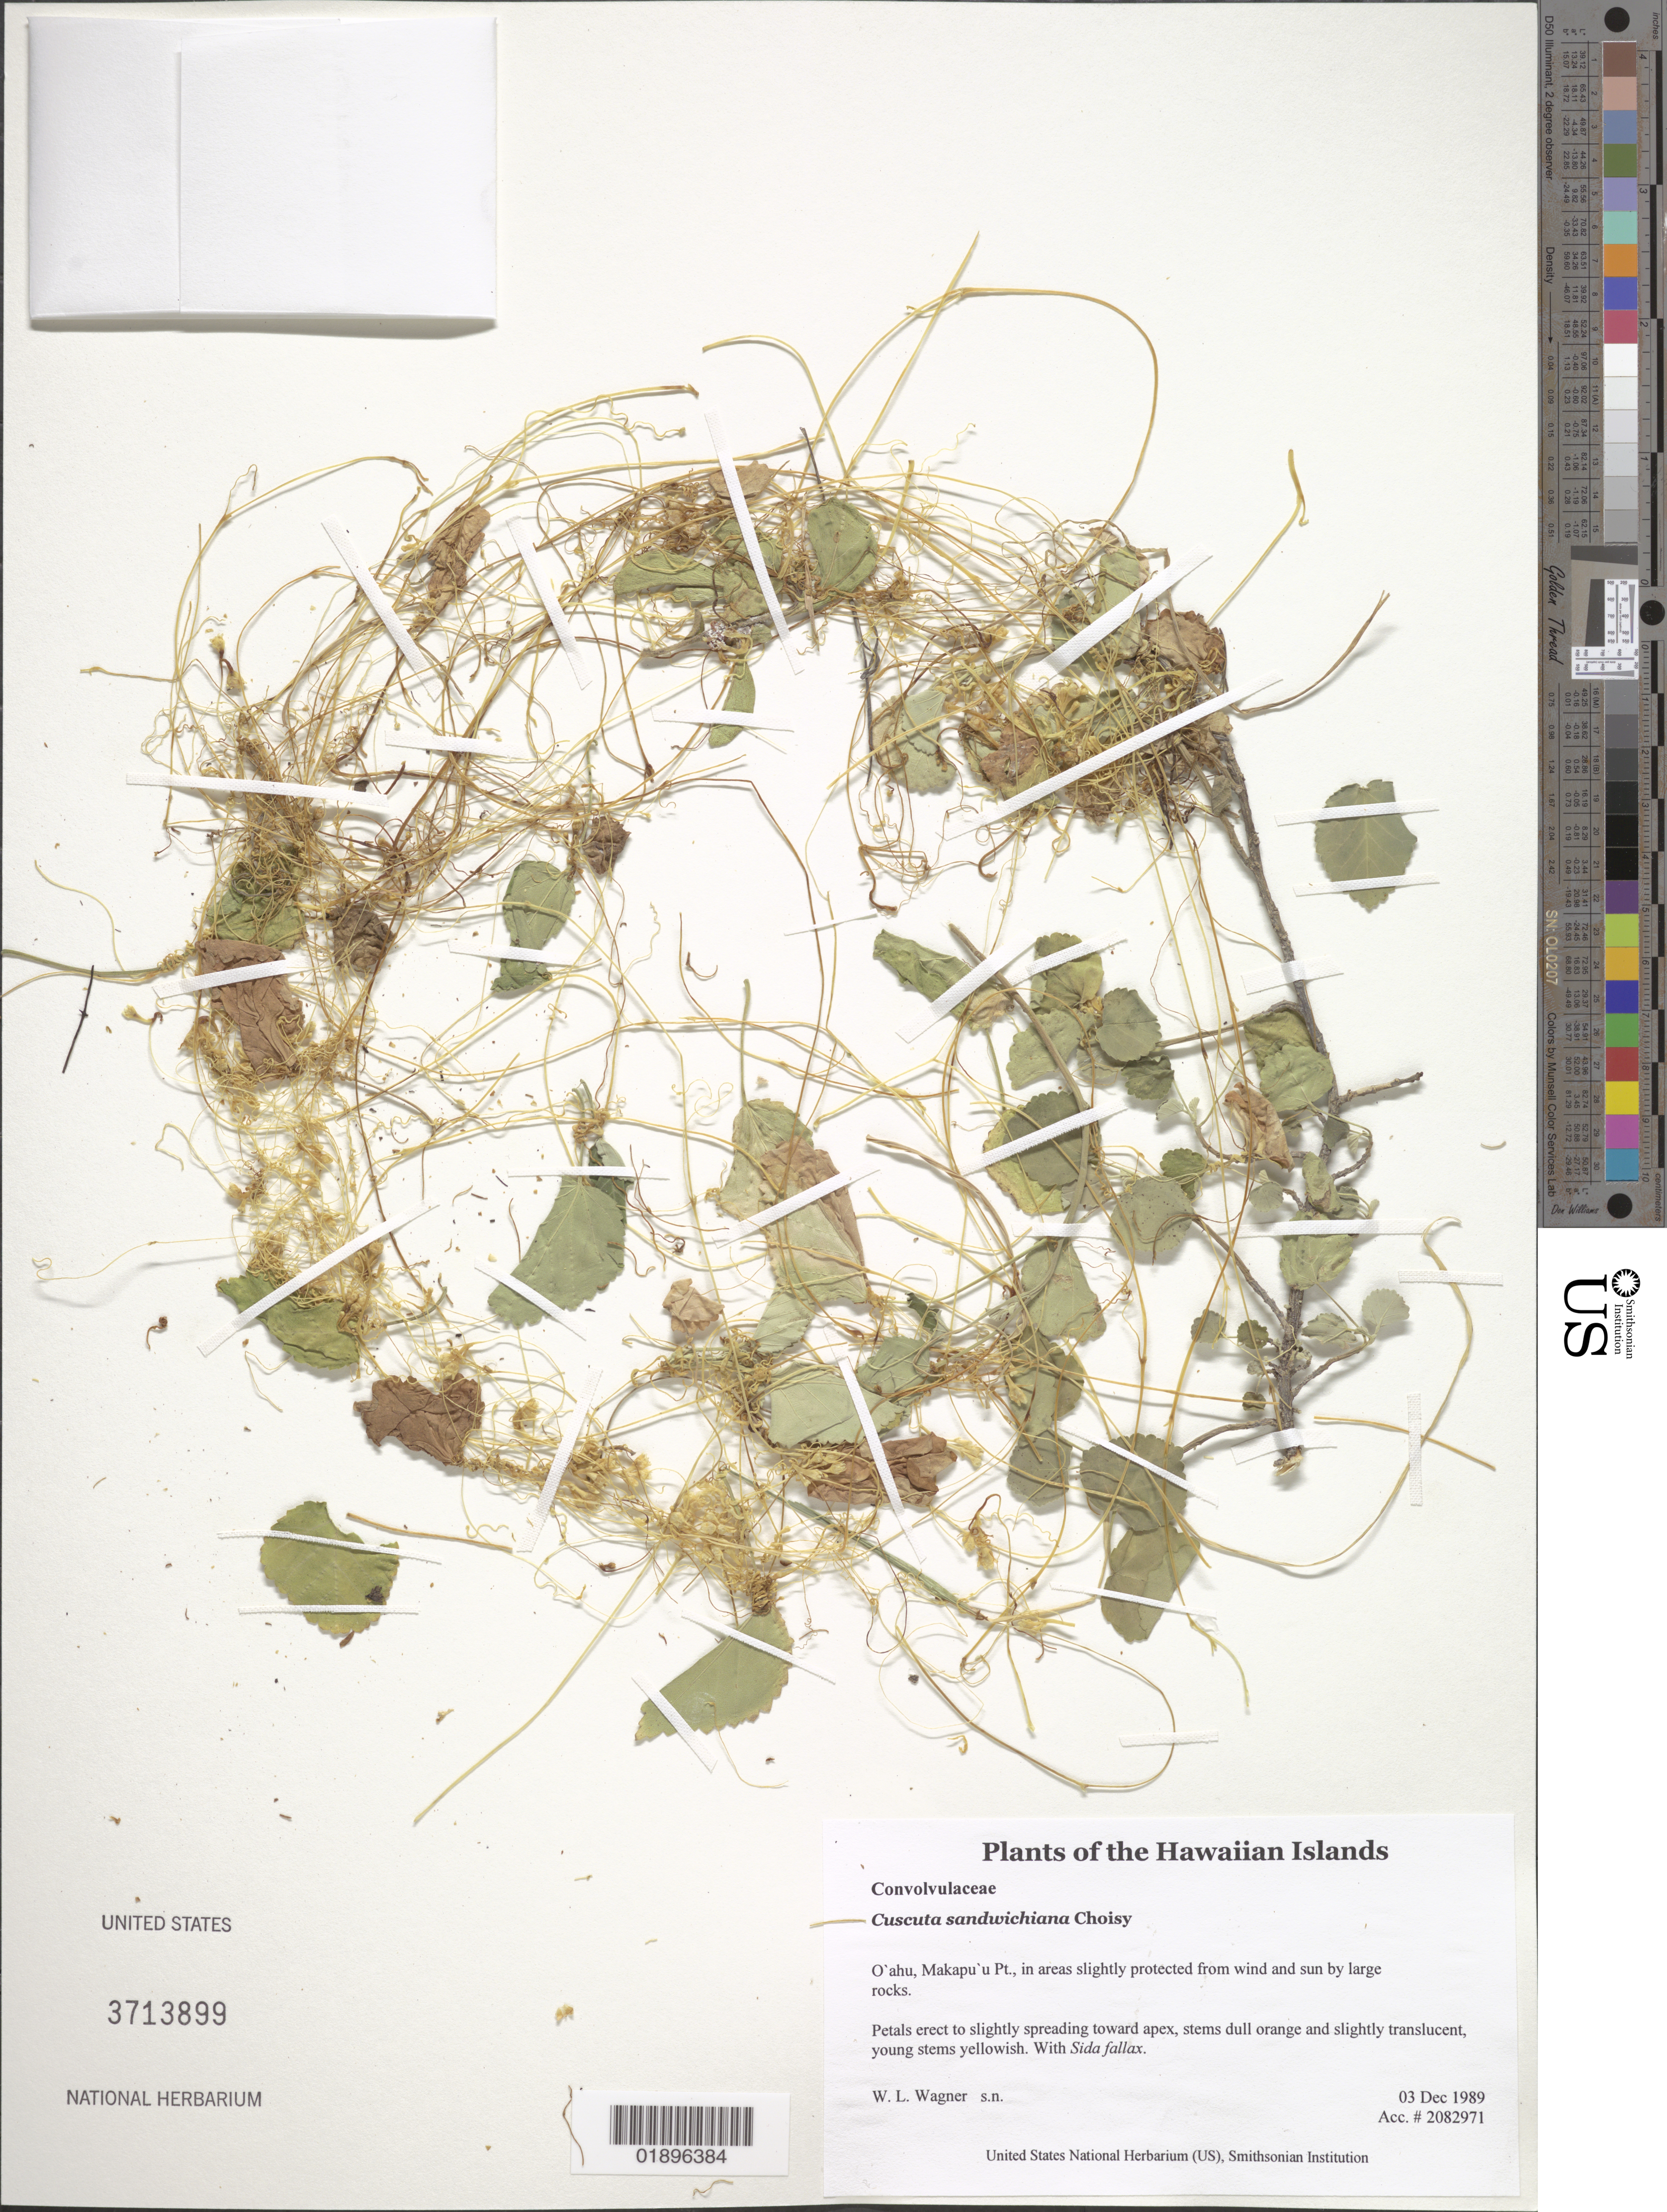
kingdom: Plantae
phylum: Tracheophyta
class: Magnoliopsida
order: Solanales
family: Convolvulaceae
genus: Cuscuta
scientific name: Cuscuta sandwichiana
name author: Choisy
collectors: W. L. Wagner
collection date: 1989-12-03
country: United States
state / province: Hawaii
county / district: Honolulu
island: Oahu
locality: Makapu'u Pt.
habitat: Areas slightly protected from wind and sun by large rocks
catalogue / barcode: US 3713899